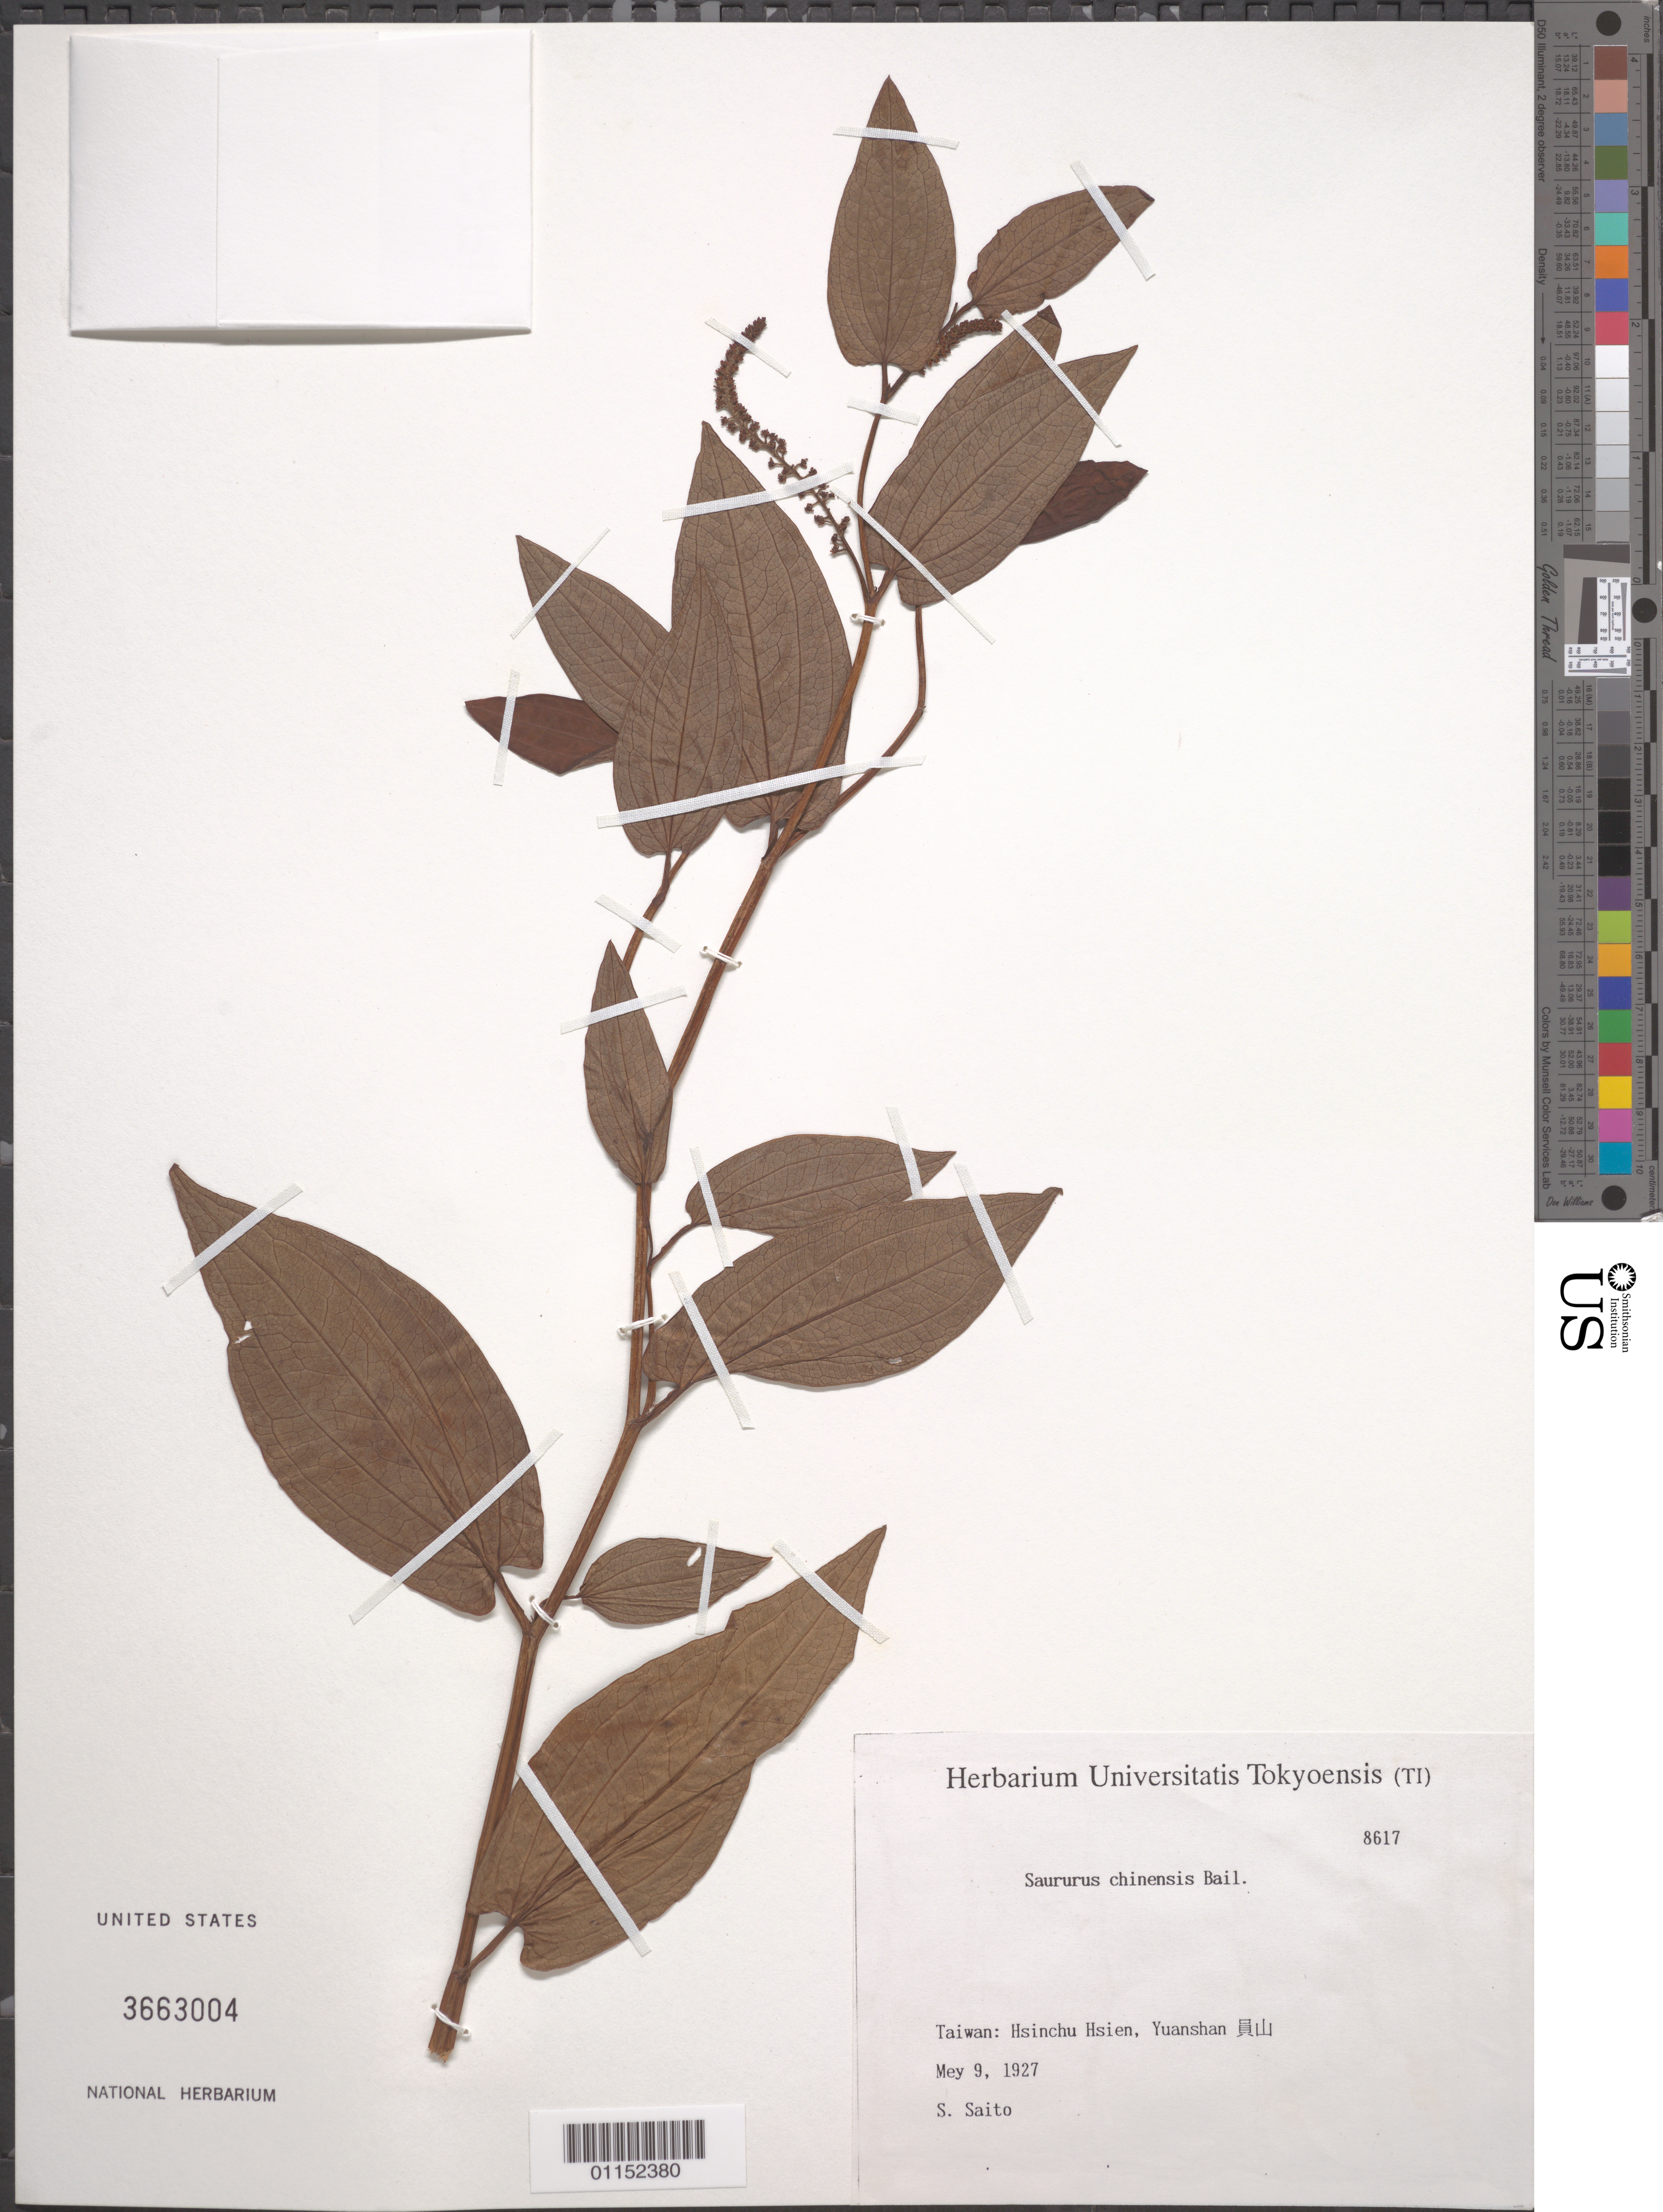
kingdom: Plantae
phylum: Tracheophyta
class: Magnoliopsida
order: Piperales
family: Saururaceae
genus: Saururus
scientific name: Saururus chinensis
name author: (Lour.) Baill.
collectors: S. Saito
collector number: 8617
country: Taiwan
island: Taiwan [Formosa]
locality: Hsinchu Hsien, Yuanshan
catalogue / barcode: US 3663004